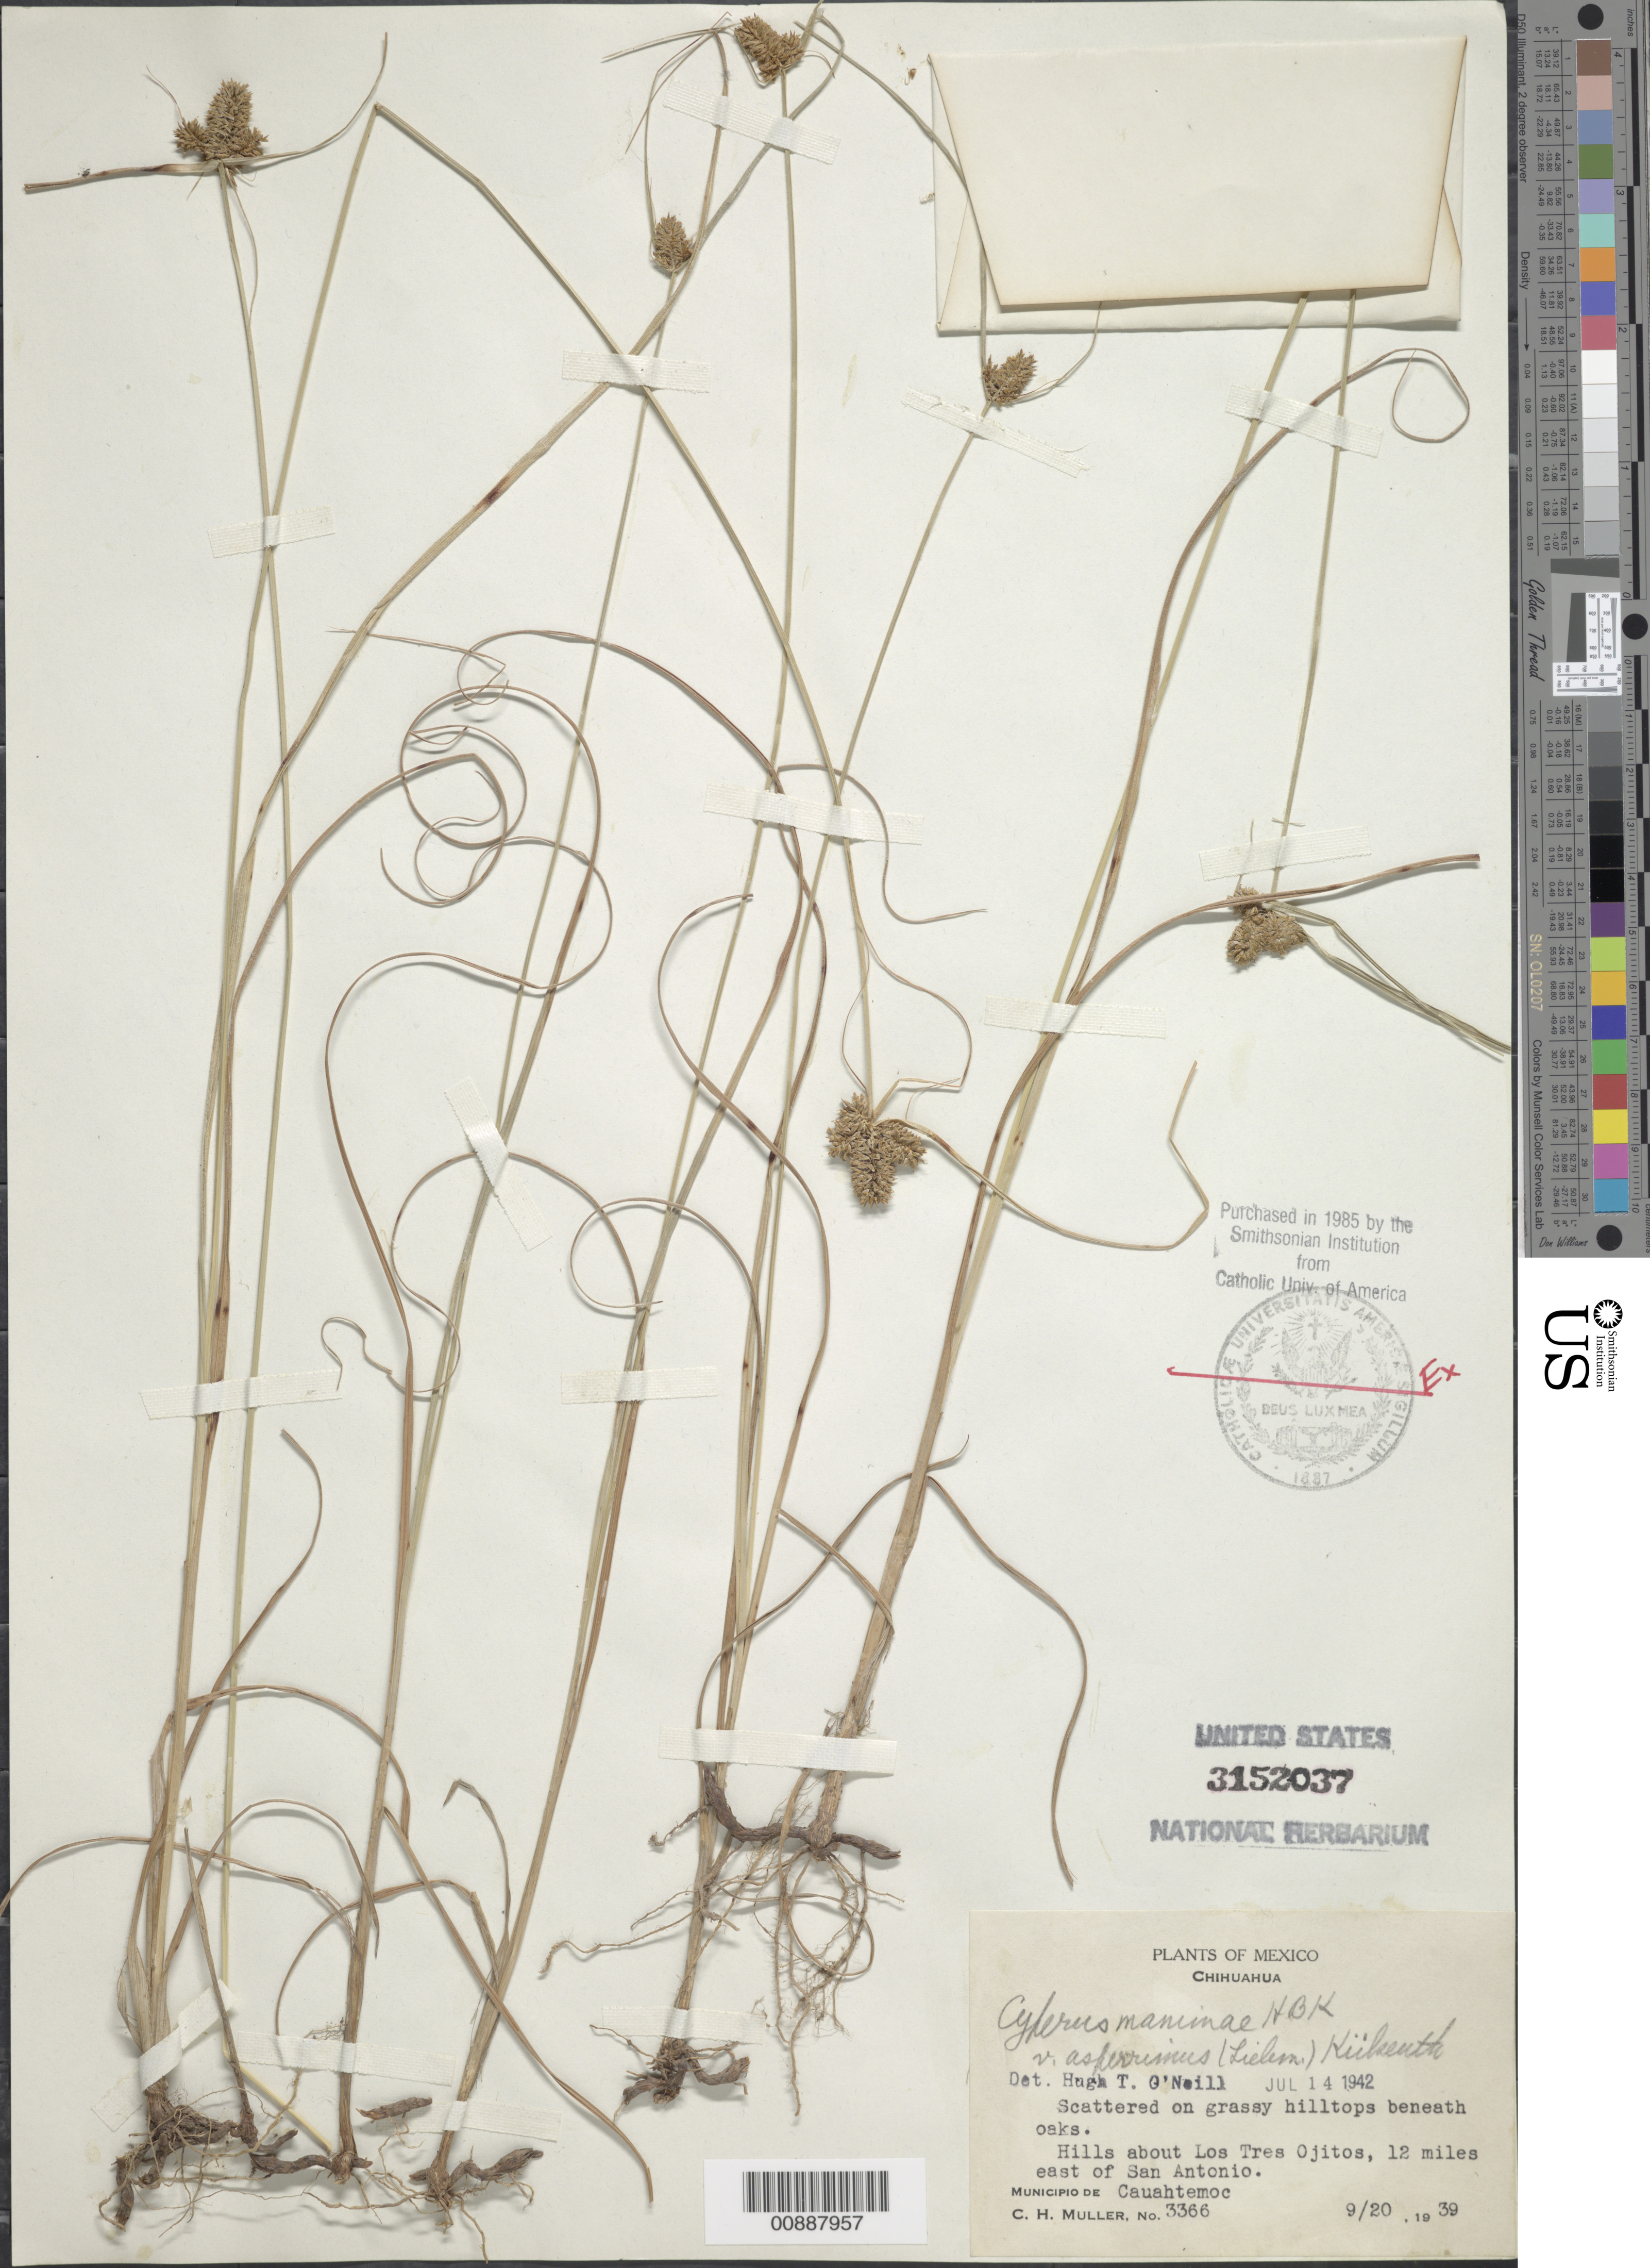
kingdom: Plantae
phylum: Tracheophyta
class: Liliopsida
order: Poales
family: Cyperaceae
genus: Cyperus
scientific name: Cyperus manimae var. asperrimus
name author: (Liebm.) Kük.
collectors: C. H. Muller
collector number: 3366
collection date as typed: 20 Sep 1939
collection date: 1939-09-20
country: Mexico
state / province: Chihuahua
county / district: Cuauhtémoc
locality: Hills about Los Tres Ojitos, 12 miles easr of San Antonio. Municipio de Cuauhtémoc, Chihuahua.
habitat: Scattered on grassy hilltops beneath oaks.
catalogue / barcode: US 3152037